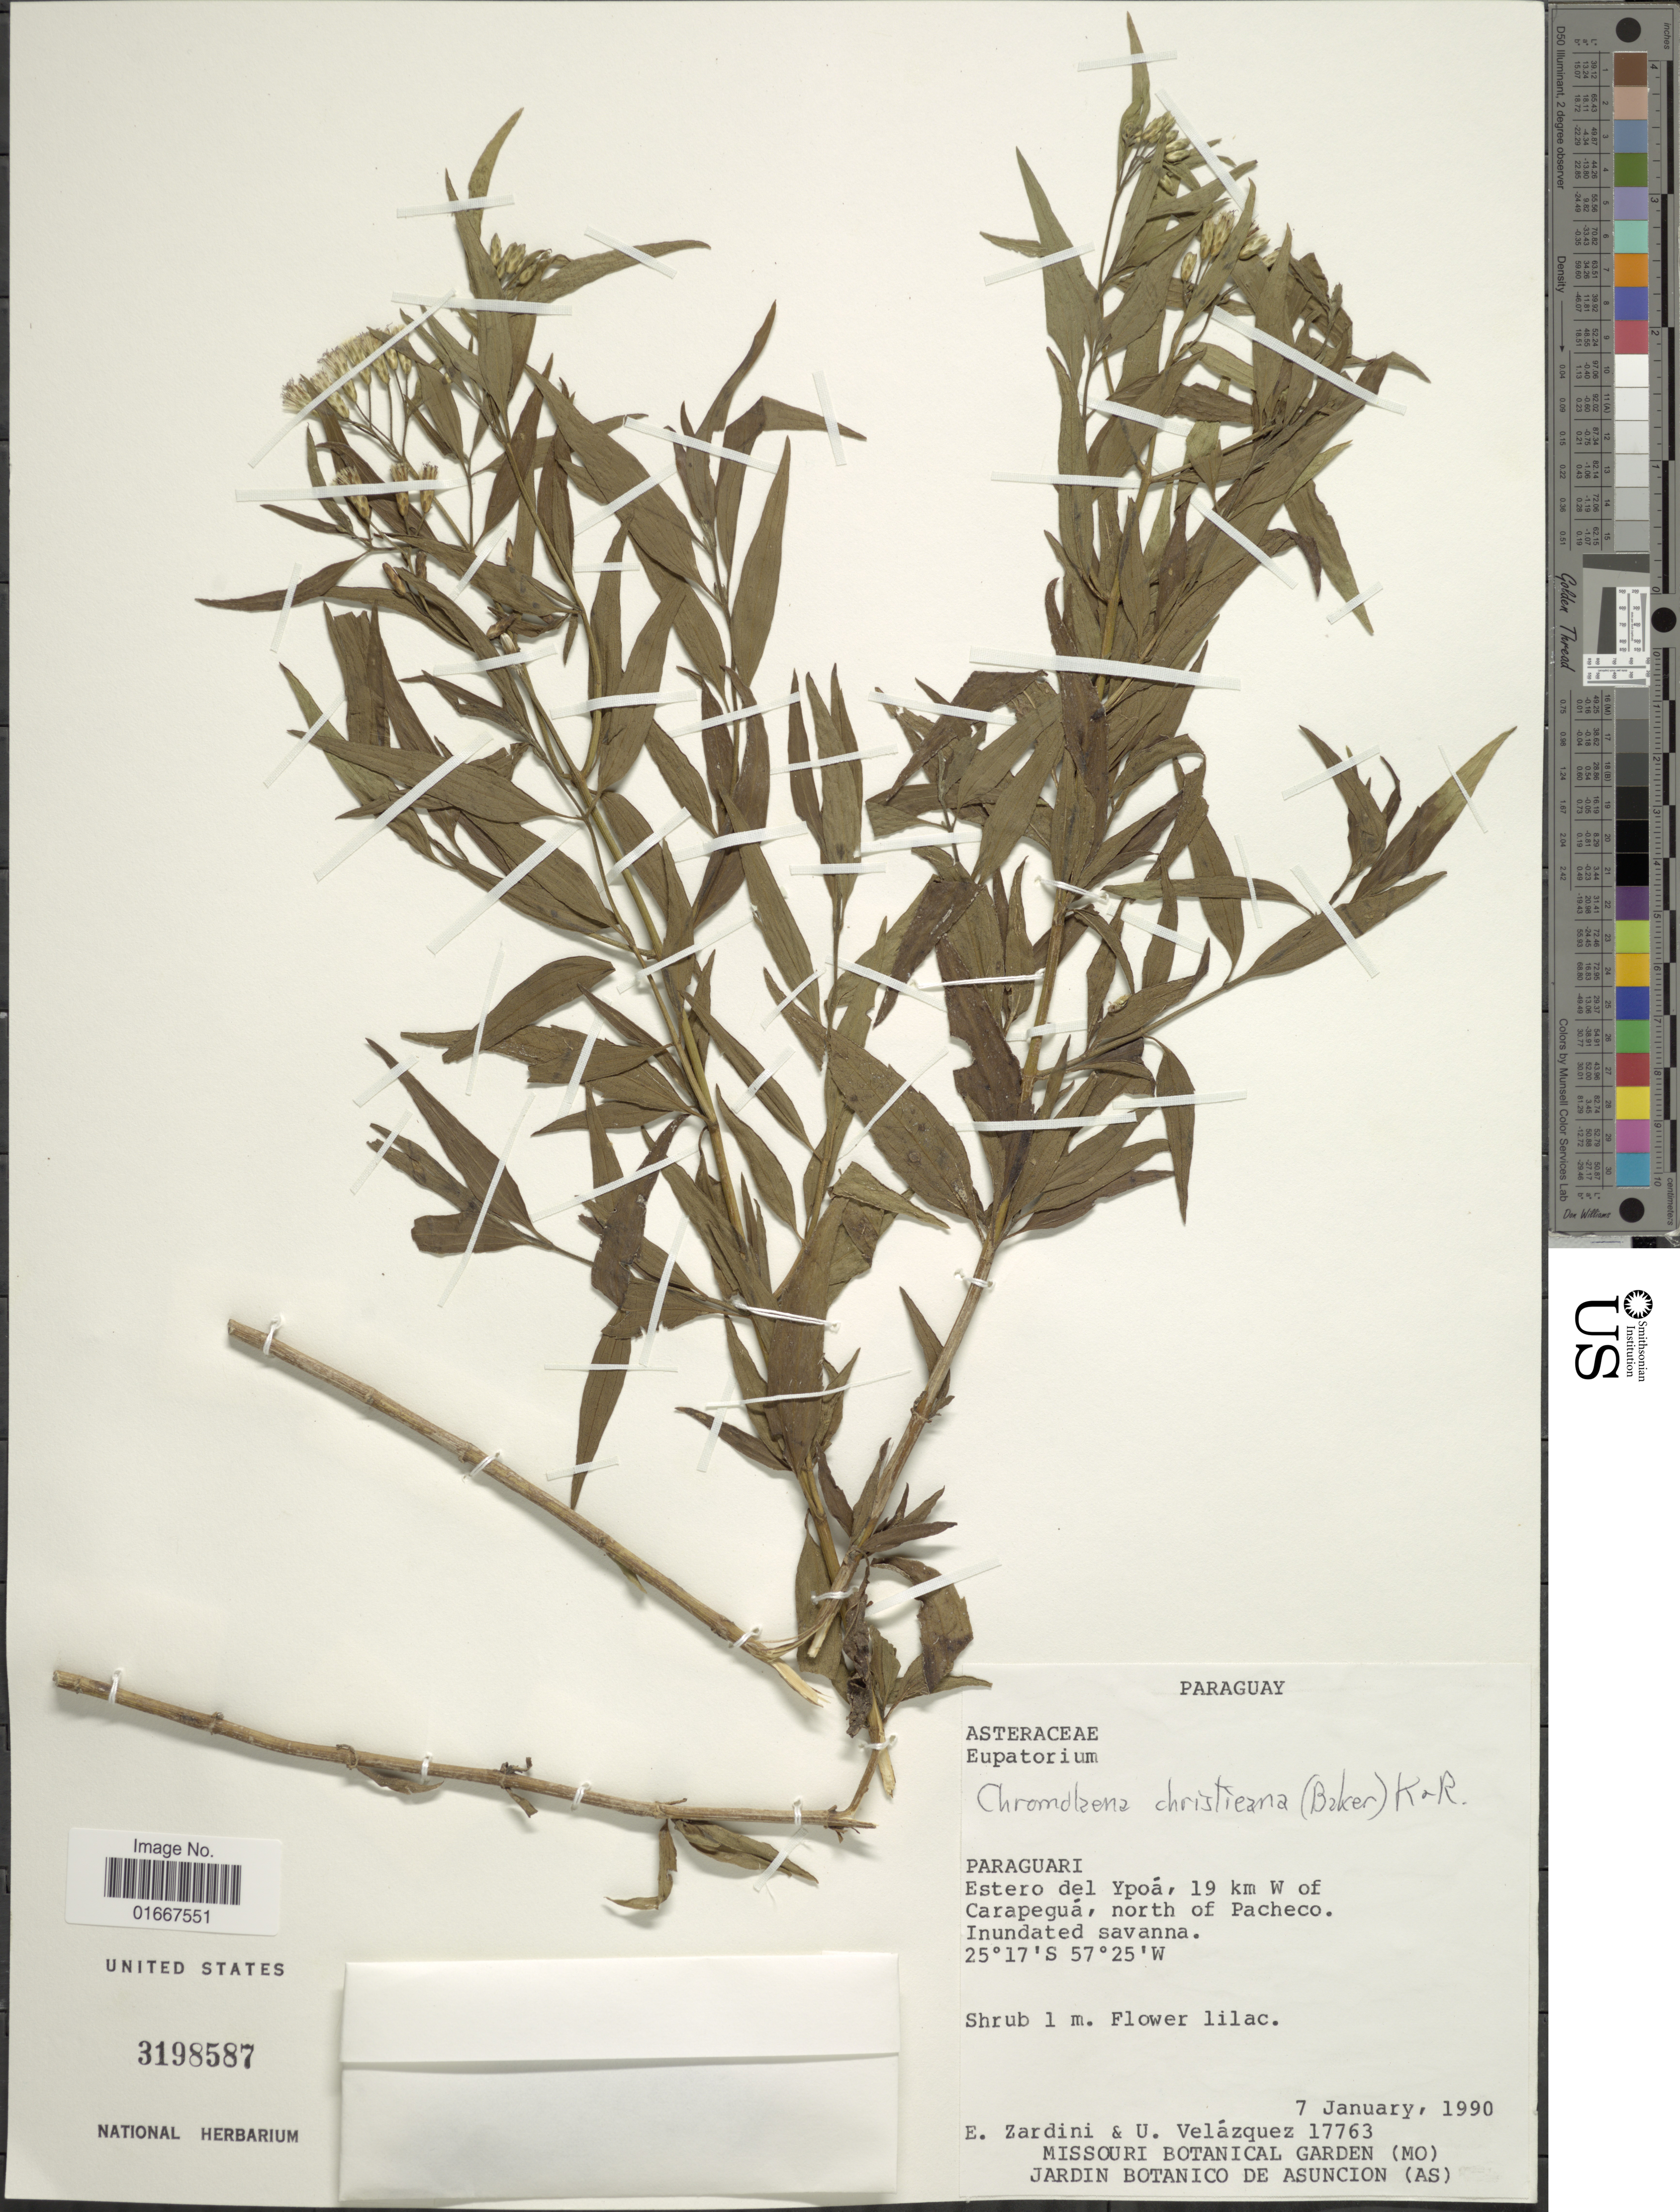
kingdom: Plantae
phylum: Tracheophyta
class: Magnoliopsida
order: Asterales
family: Asteraceae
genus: Chromolaena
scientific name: Chromolaena christieana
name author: (Baker) R.M. King & H. Rob.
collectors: E. M. Zardini & U. Velazquez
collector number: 17763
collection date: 1990-06-07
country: Paraguay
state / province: Paraguari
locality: Estero del Ypoa, 19 km W of Carapegua, north of Pacheco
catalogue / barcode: US 3198587